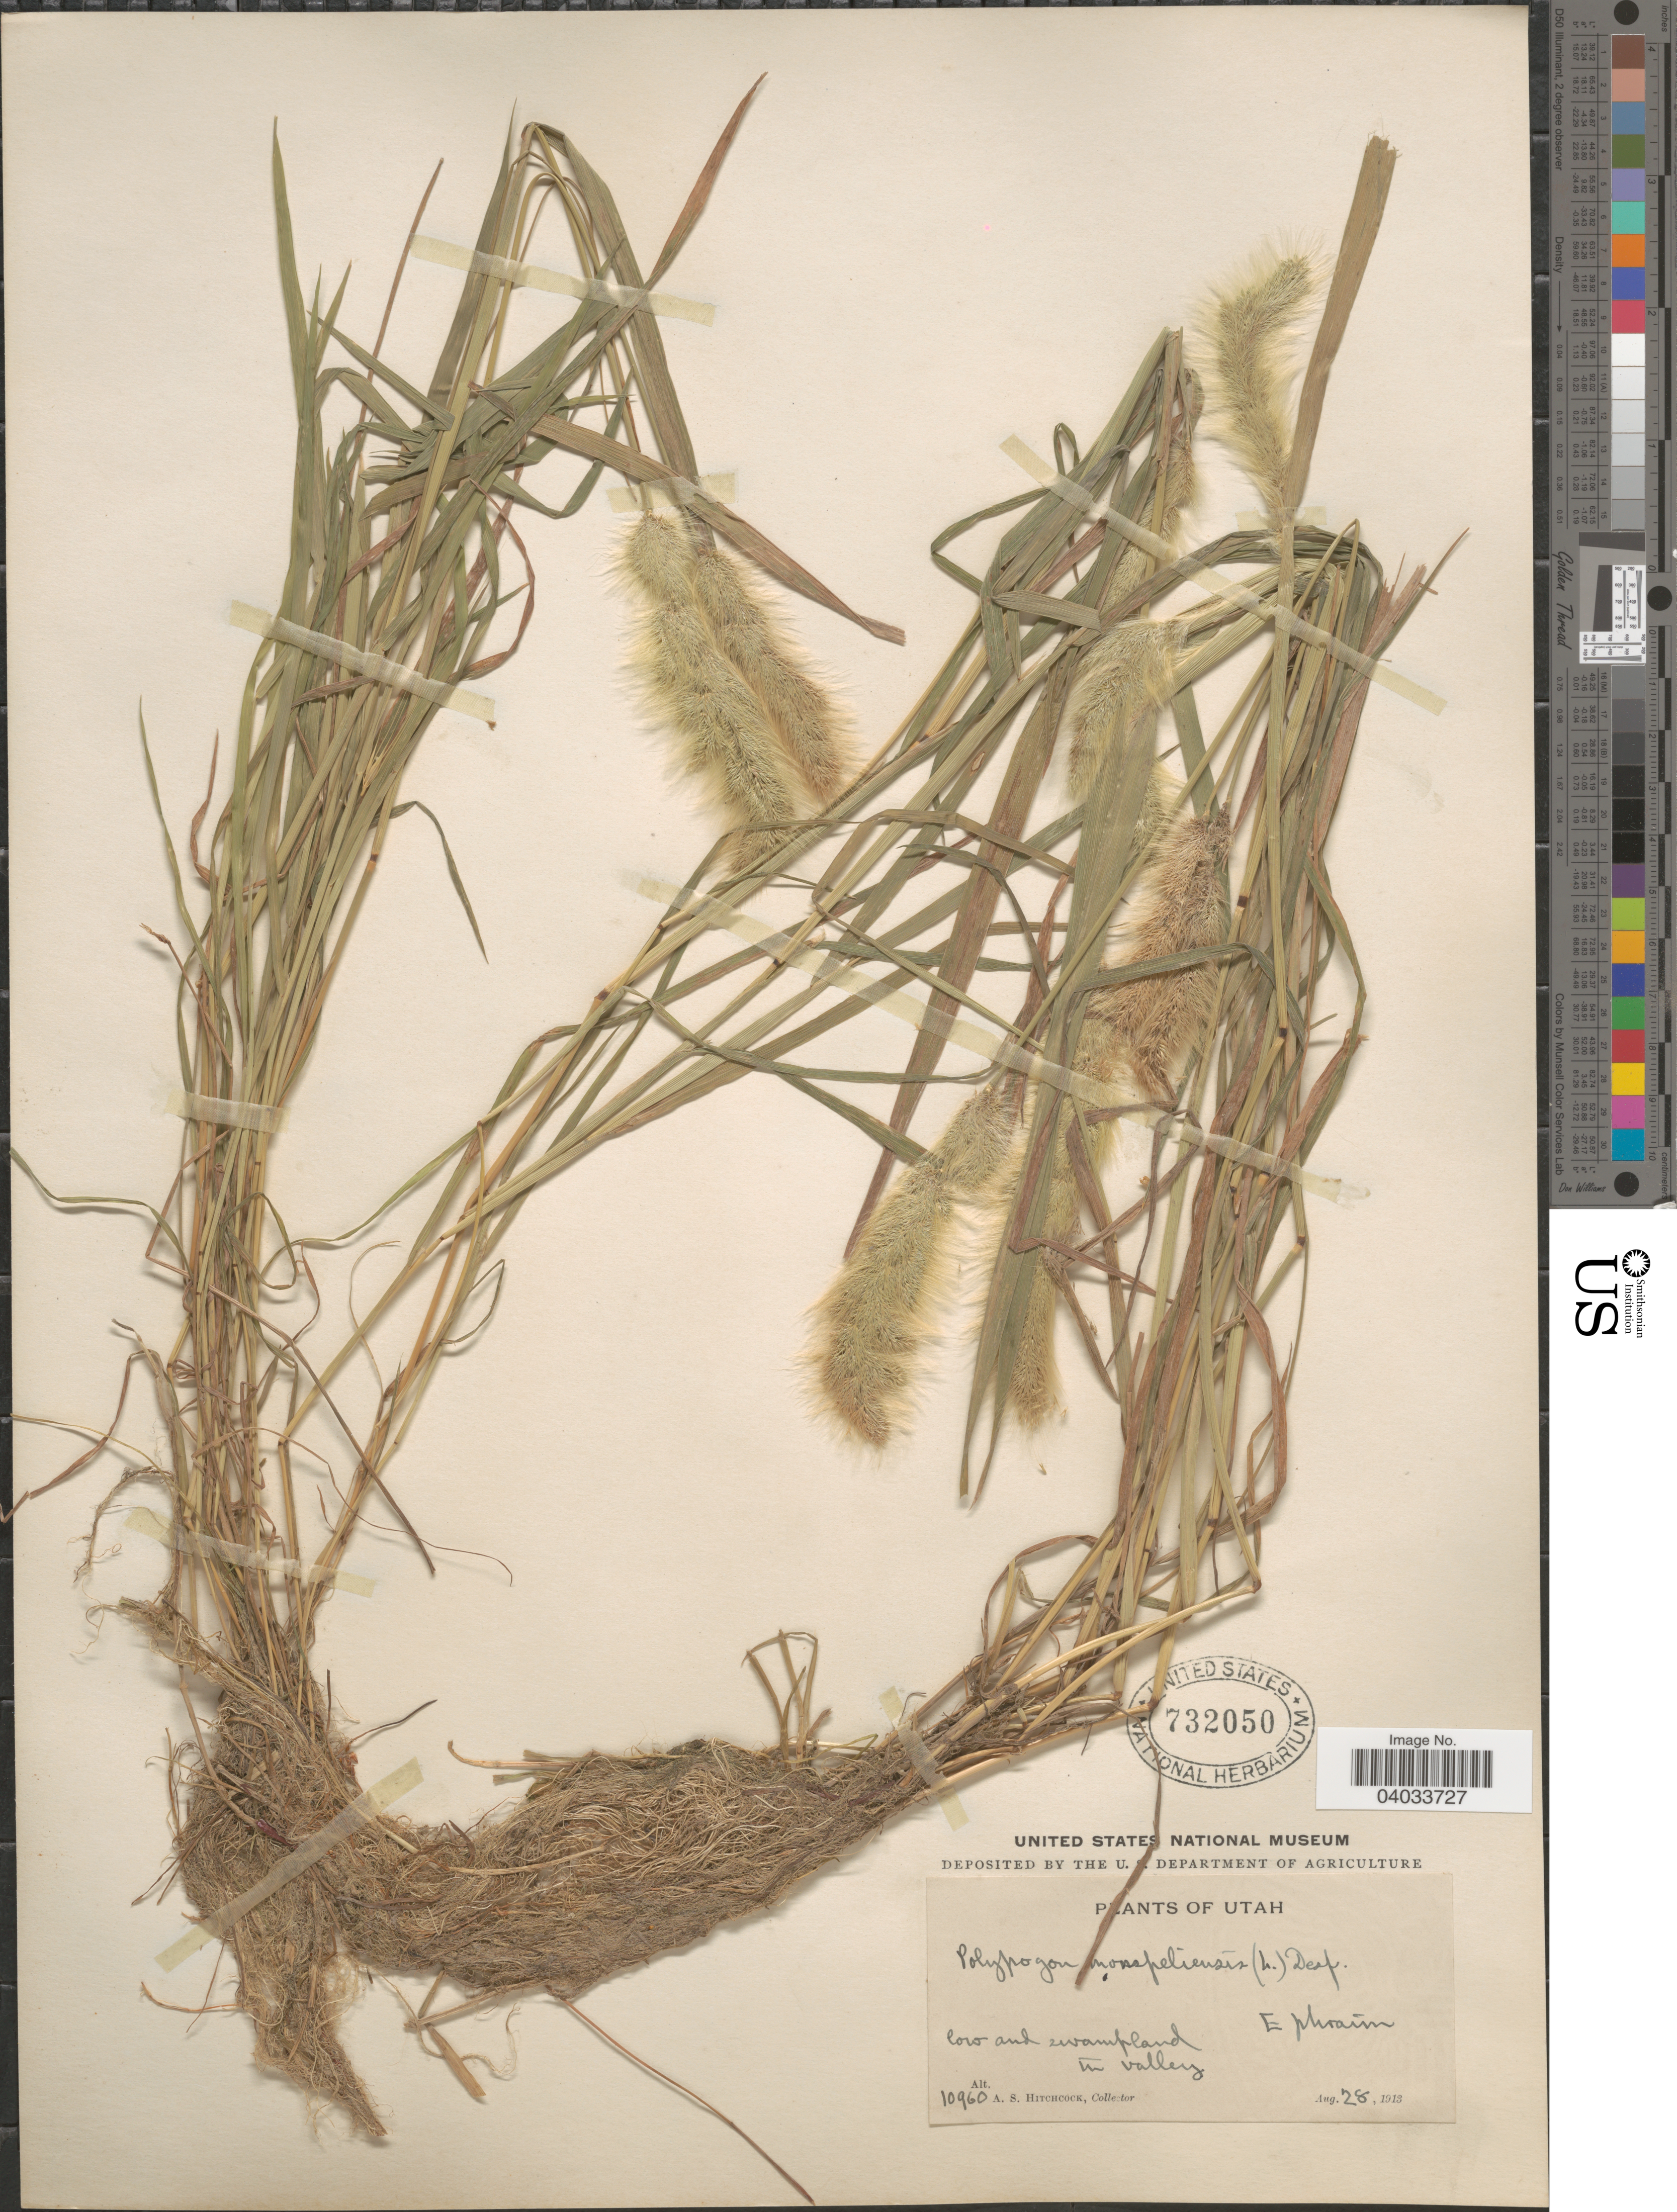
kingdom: Plantae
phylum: Tracheophyta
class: Liliopsida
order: Poales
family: Poaceae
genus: Polypogon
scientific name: Polypogon monspeliensis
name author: (L.) Desf.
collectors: A. S. Hitchcock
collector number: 10960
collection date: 1913-08-28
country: United States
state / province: Utah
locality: Ephraim.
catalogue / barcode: US 732050